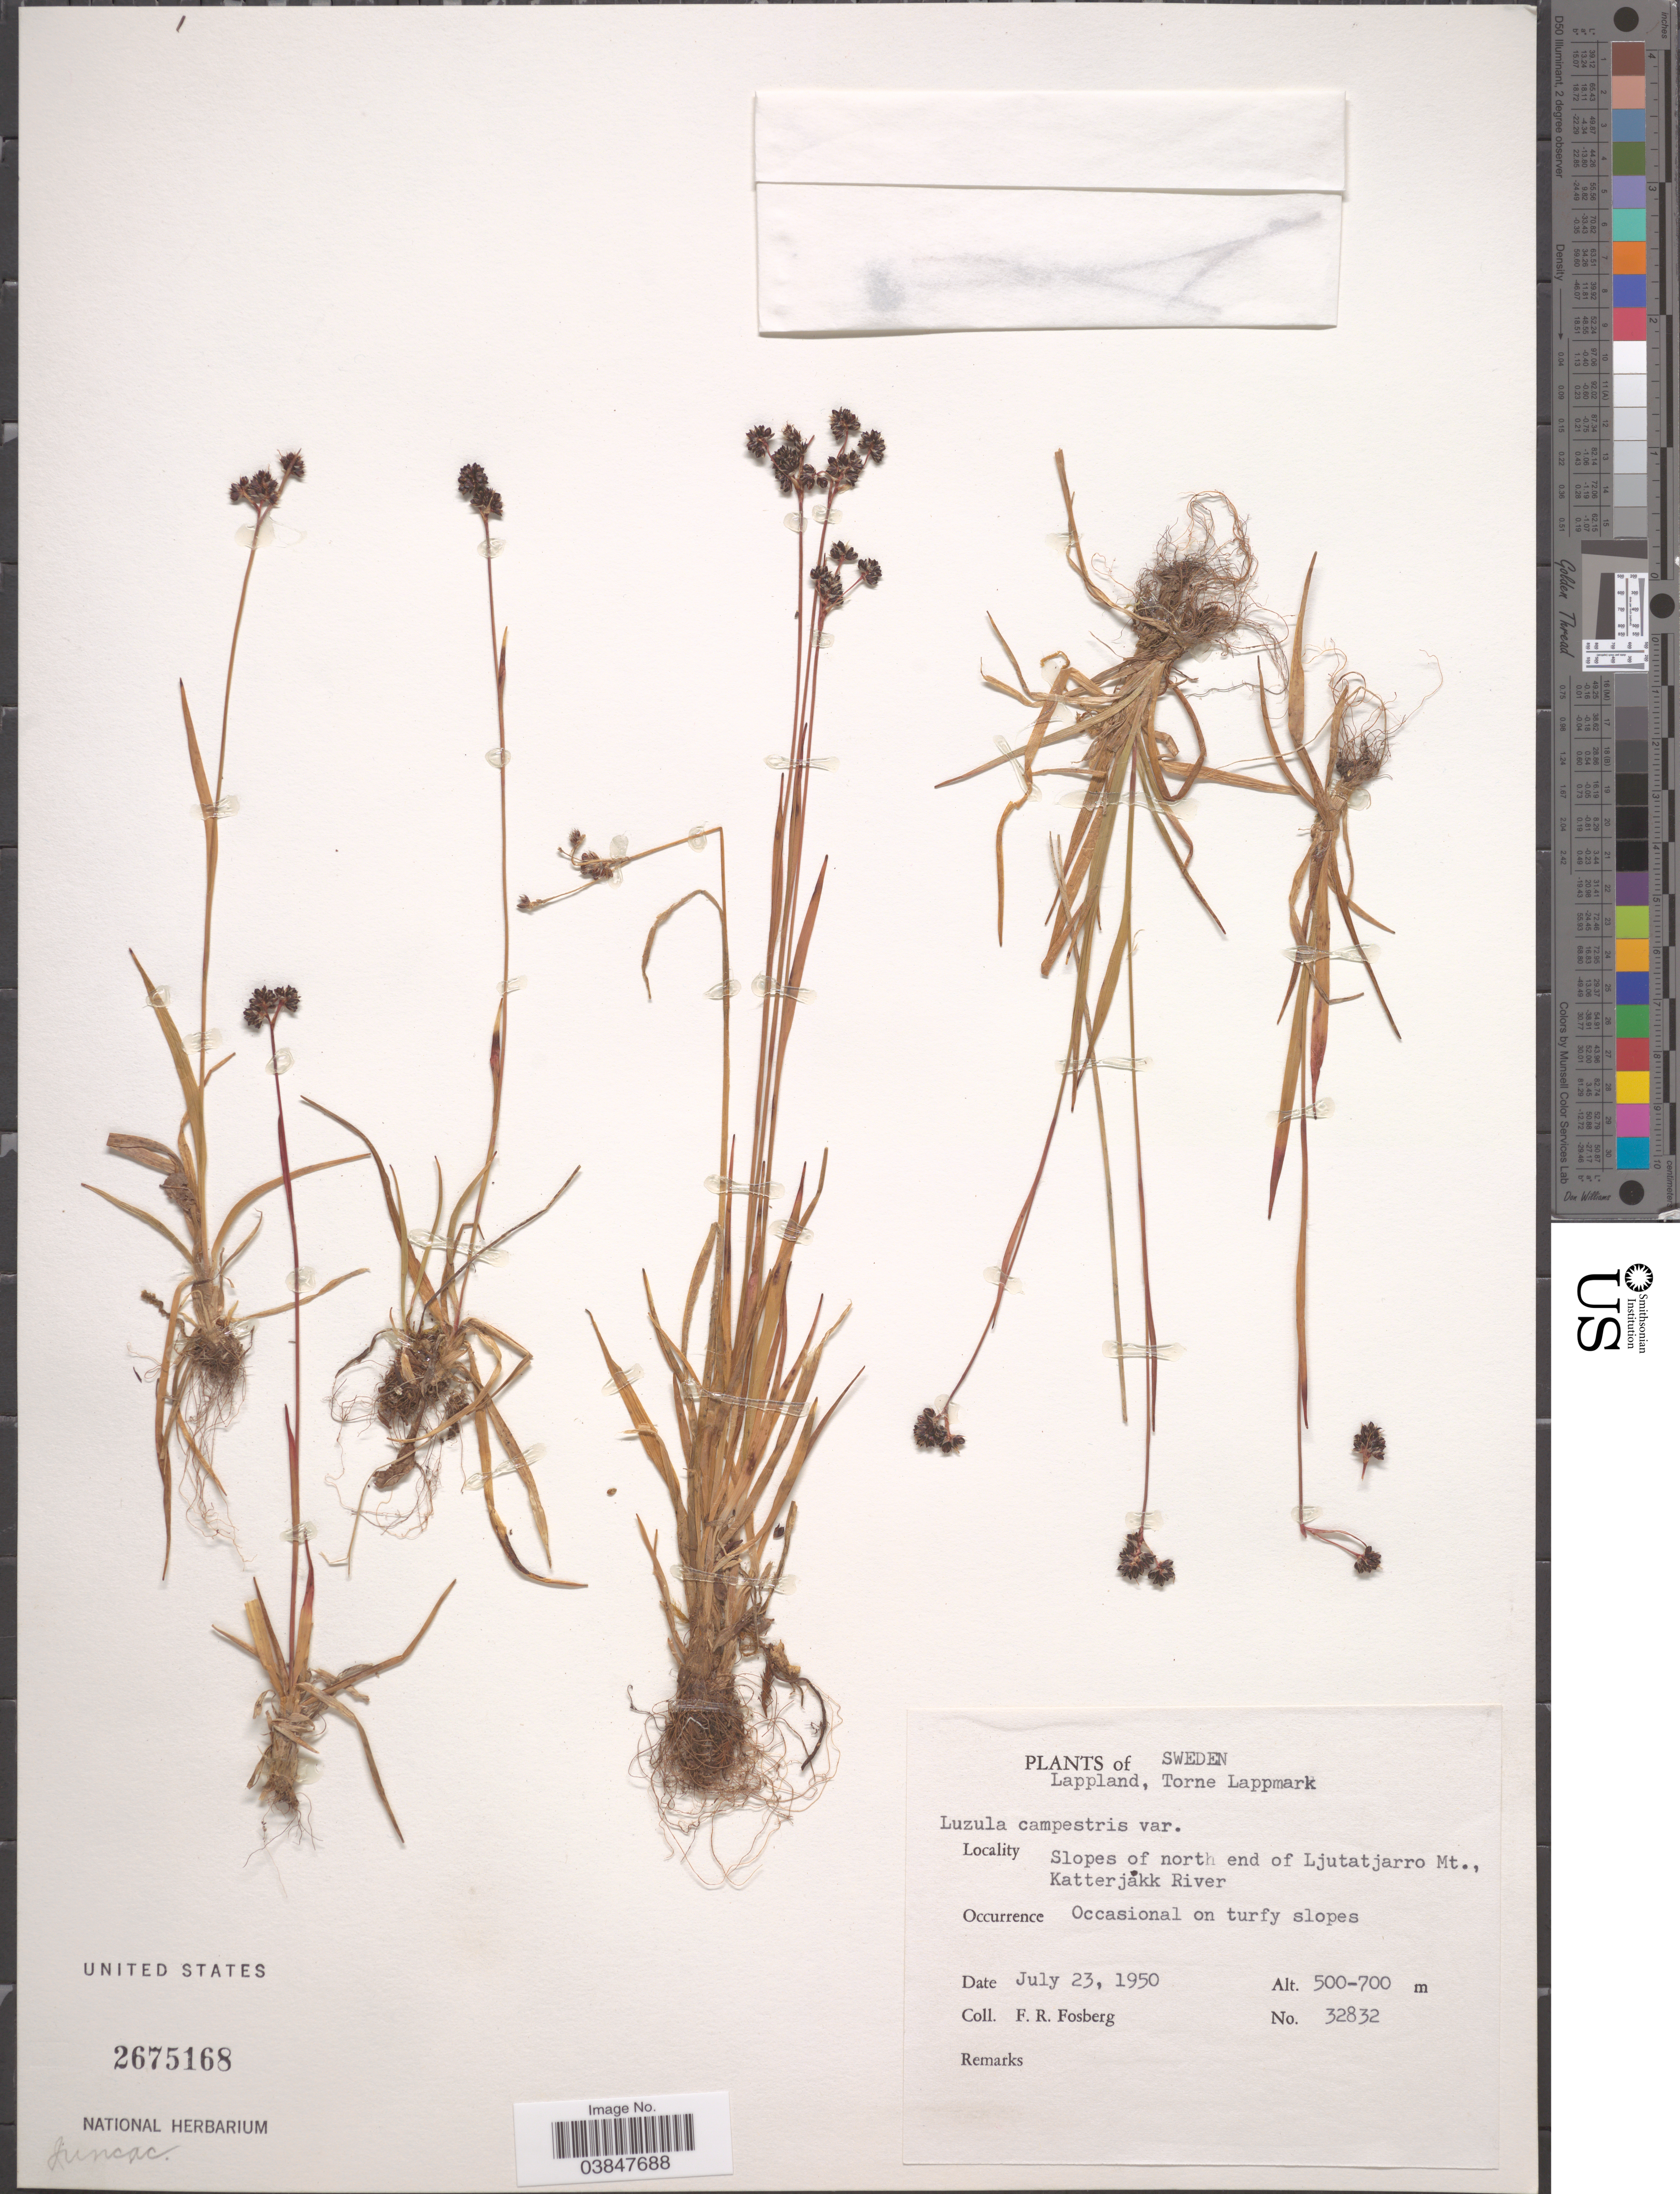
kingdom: Plantae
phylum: Tracheophyta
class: Liliopsida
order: Poales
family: Juncaceae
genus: Luzula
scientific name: Luzula campestris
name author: (L.) DC.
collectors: F. R. Fosberg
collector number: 32832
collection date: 1950-07-23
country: Sweden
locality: Lappland, Torne Lappmark. Slopes of north end of Ljutatjarro Mt., Katterjäkk River.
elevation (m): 500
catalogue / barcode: US 2675168